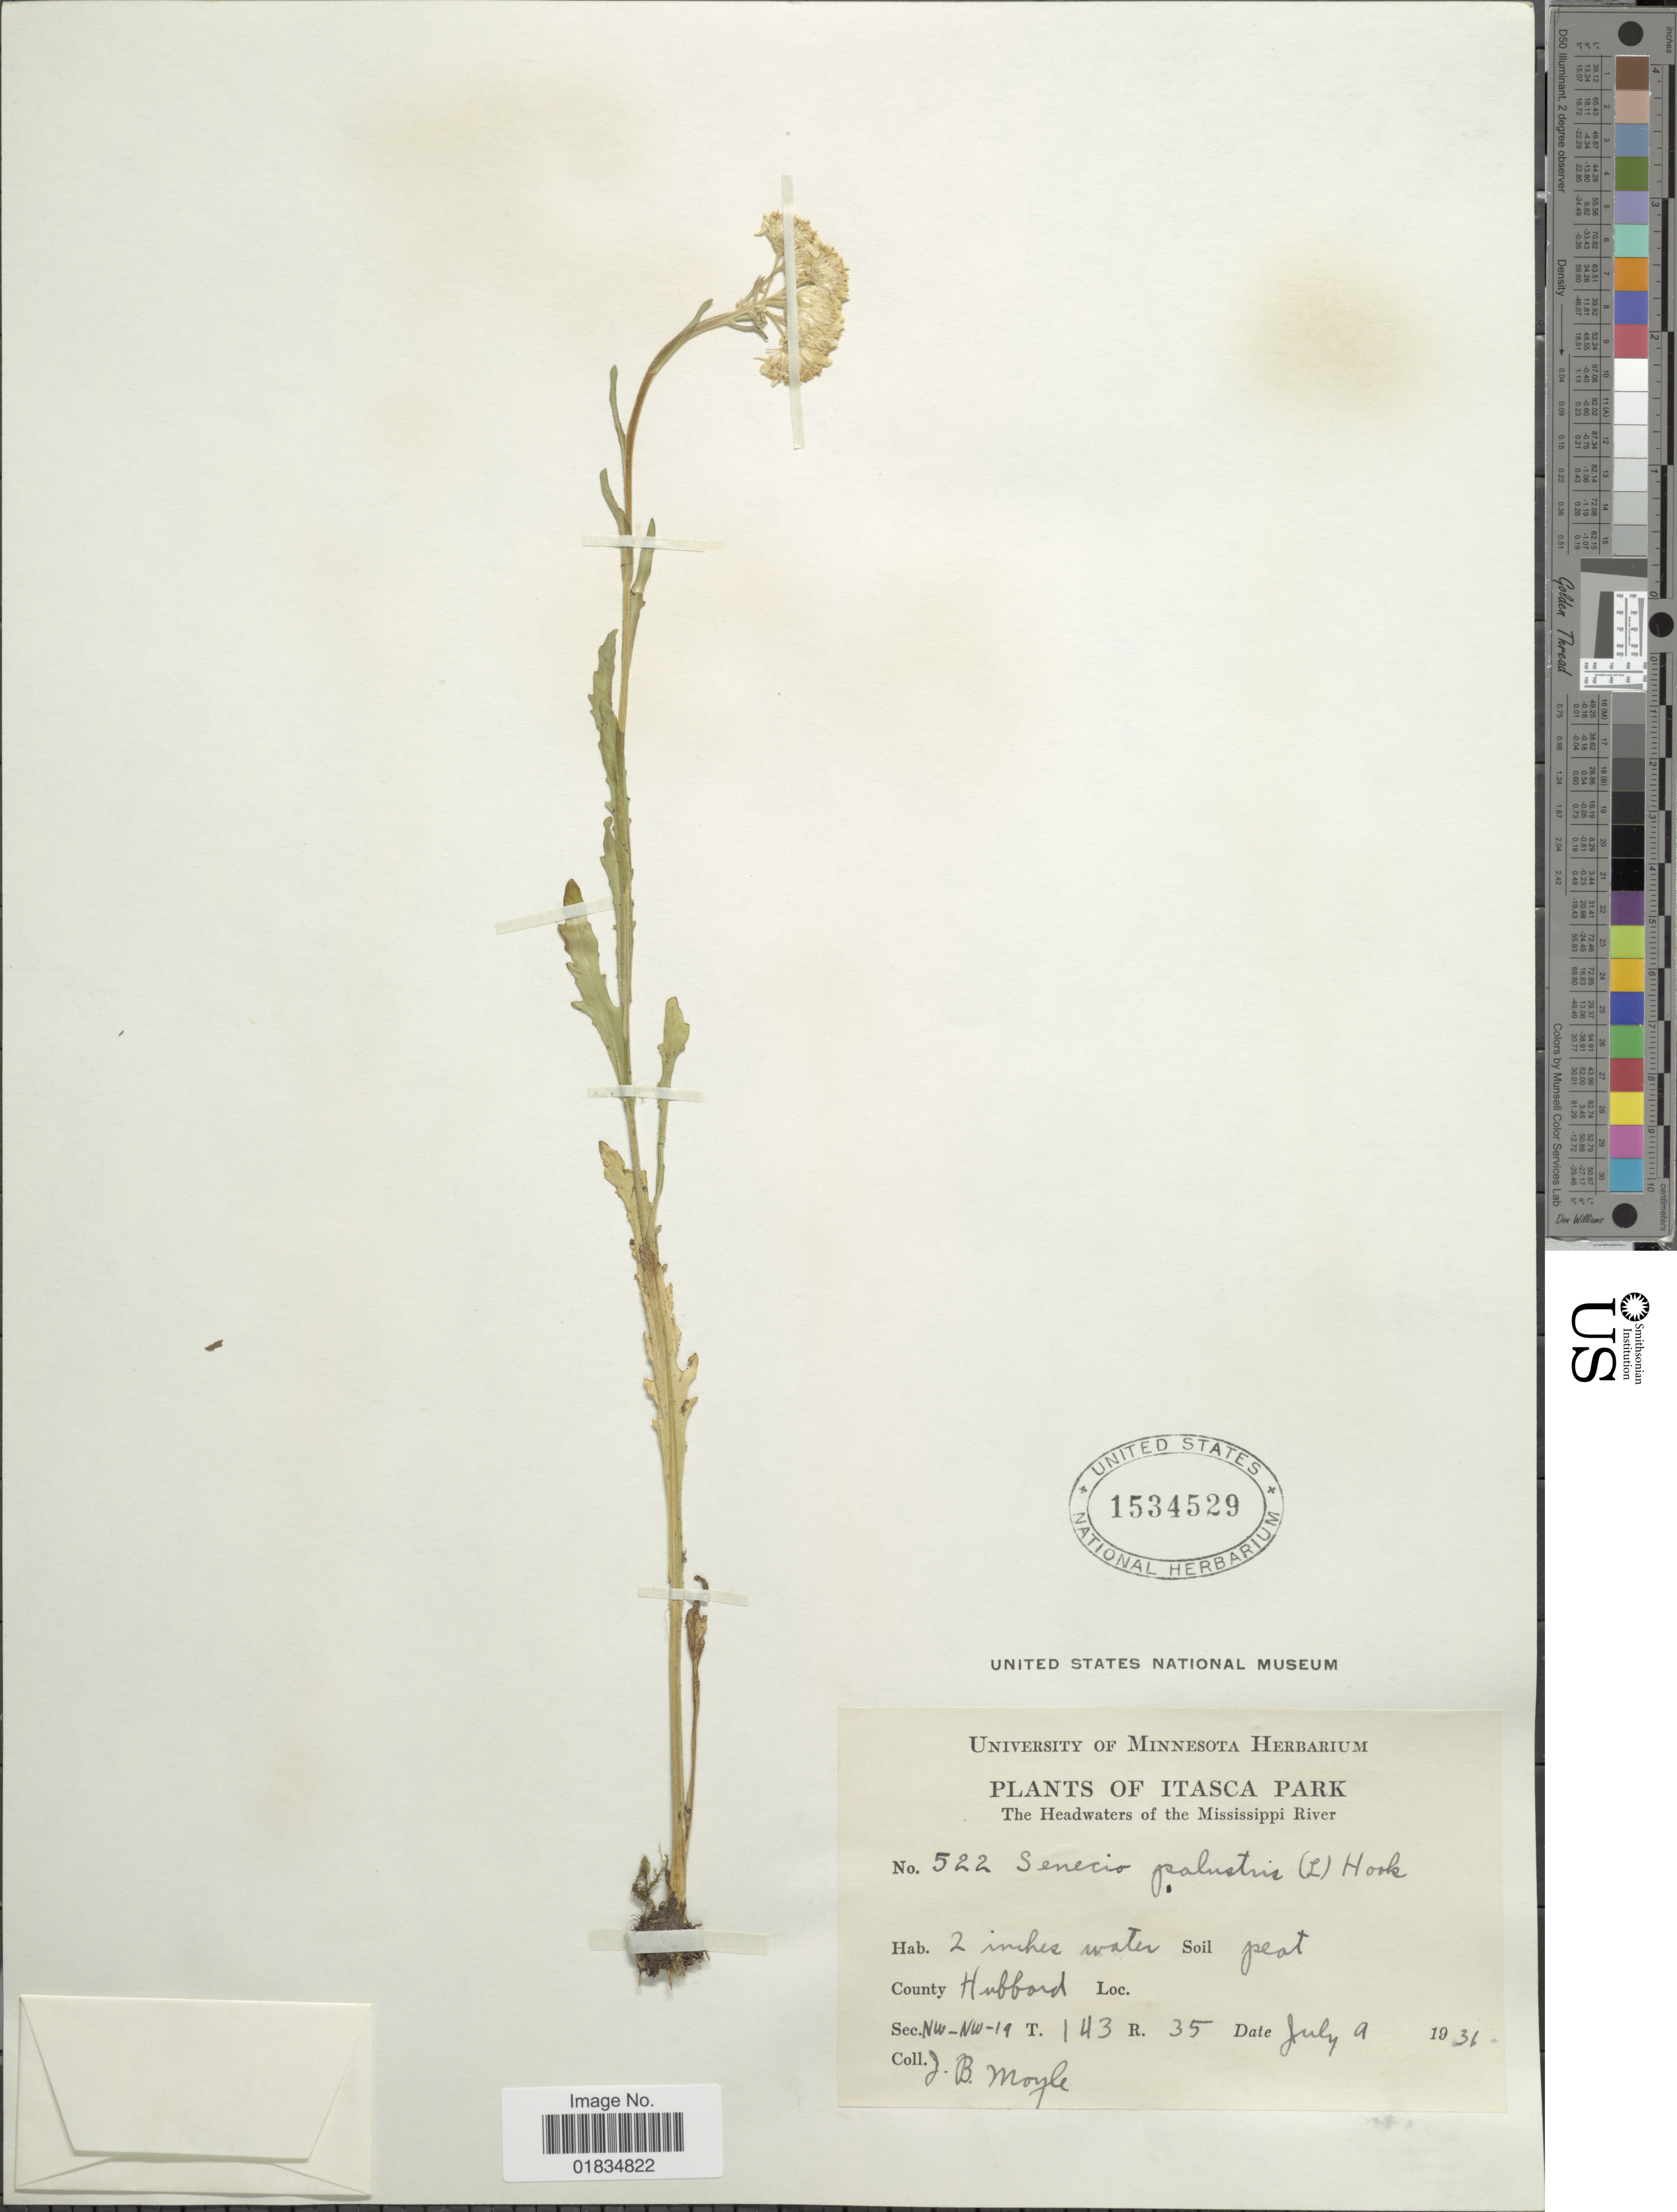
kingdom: Plantae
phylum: Tracheophyta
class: Magnoliopsida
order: Asterales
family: Asteraceae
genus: Tephroseris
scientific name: Tephroseris palustris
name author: (L.) Rchb.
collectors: J. Moyle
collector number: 522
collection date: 1931-07-09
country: United States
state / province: Minnesota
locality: Itasca Park, Mississippi River, County Hubbard. Sec. NW-NW-19 T.143 R.35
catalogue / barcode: US 1534529